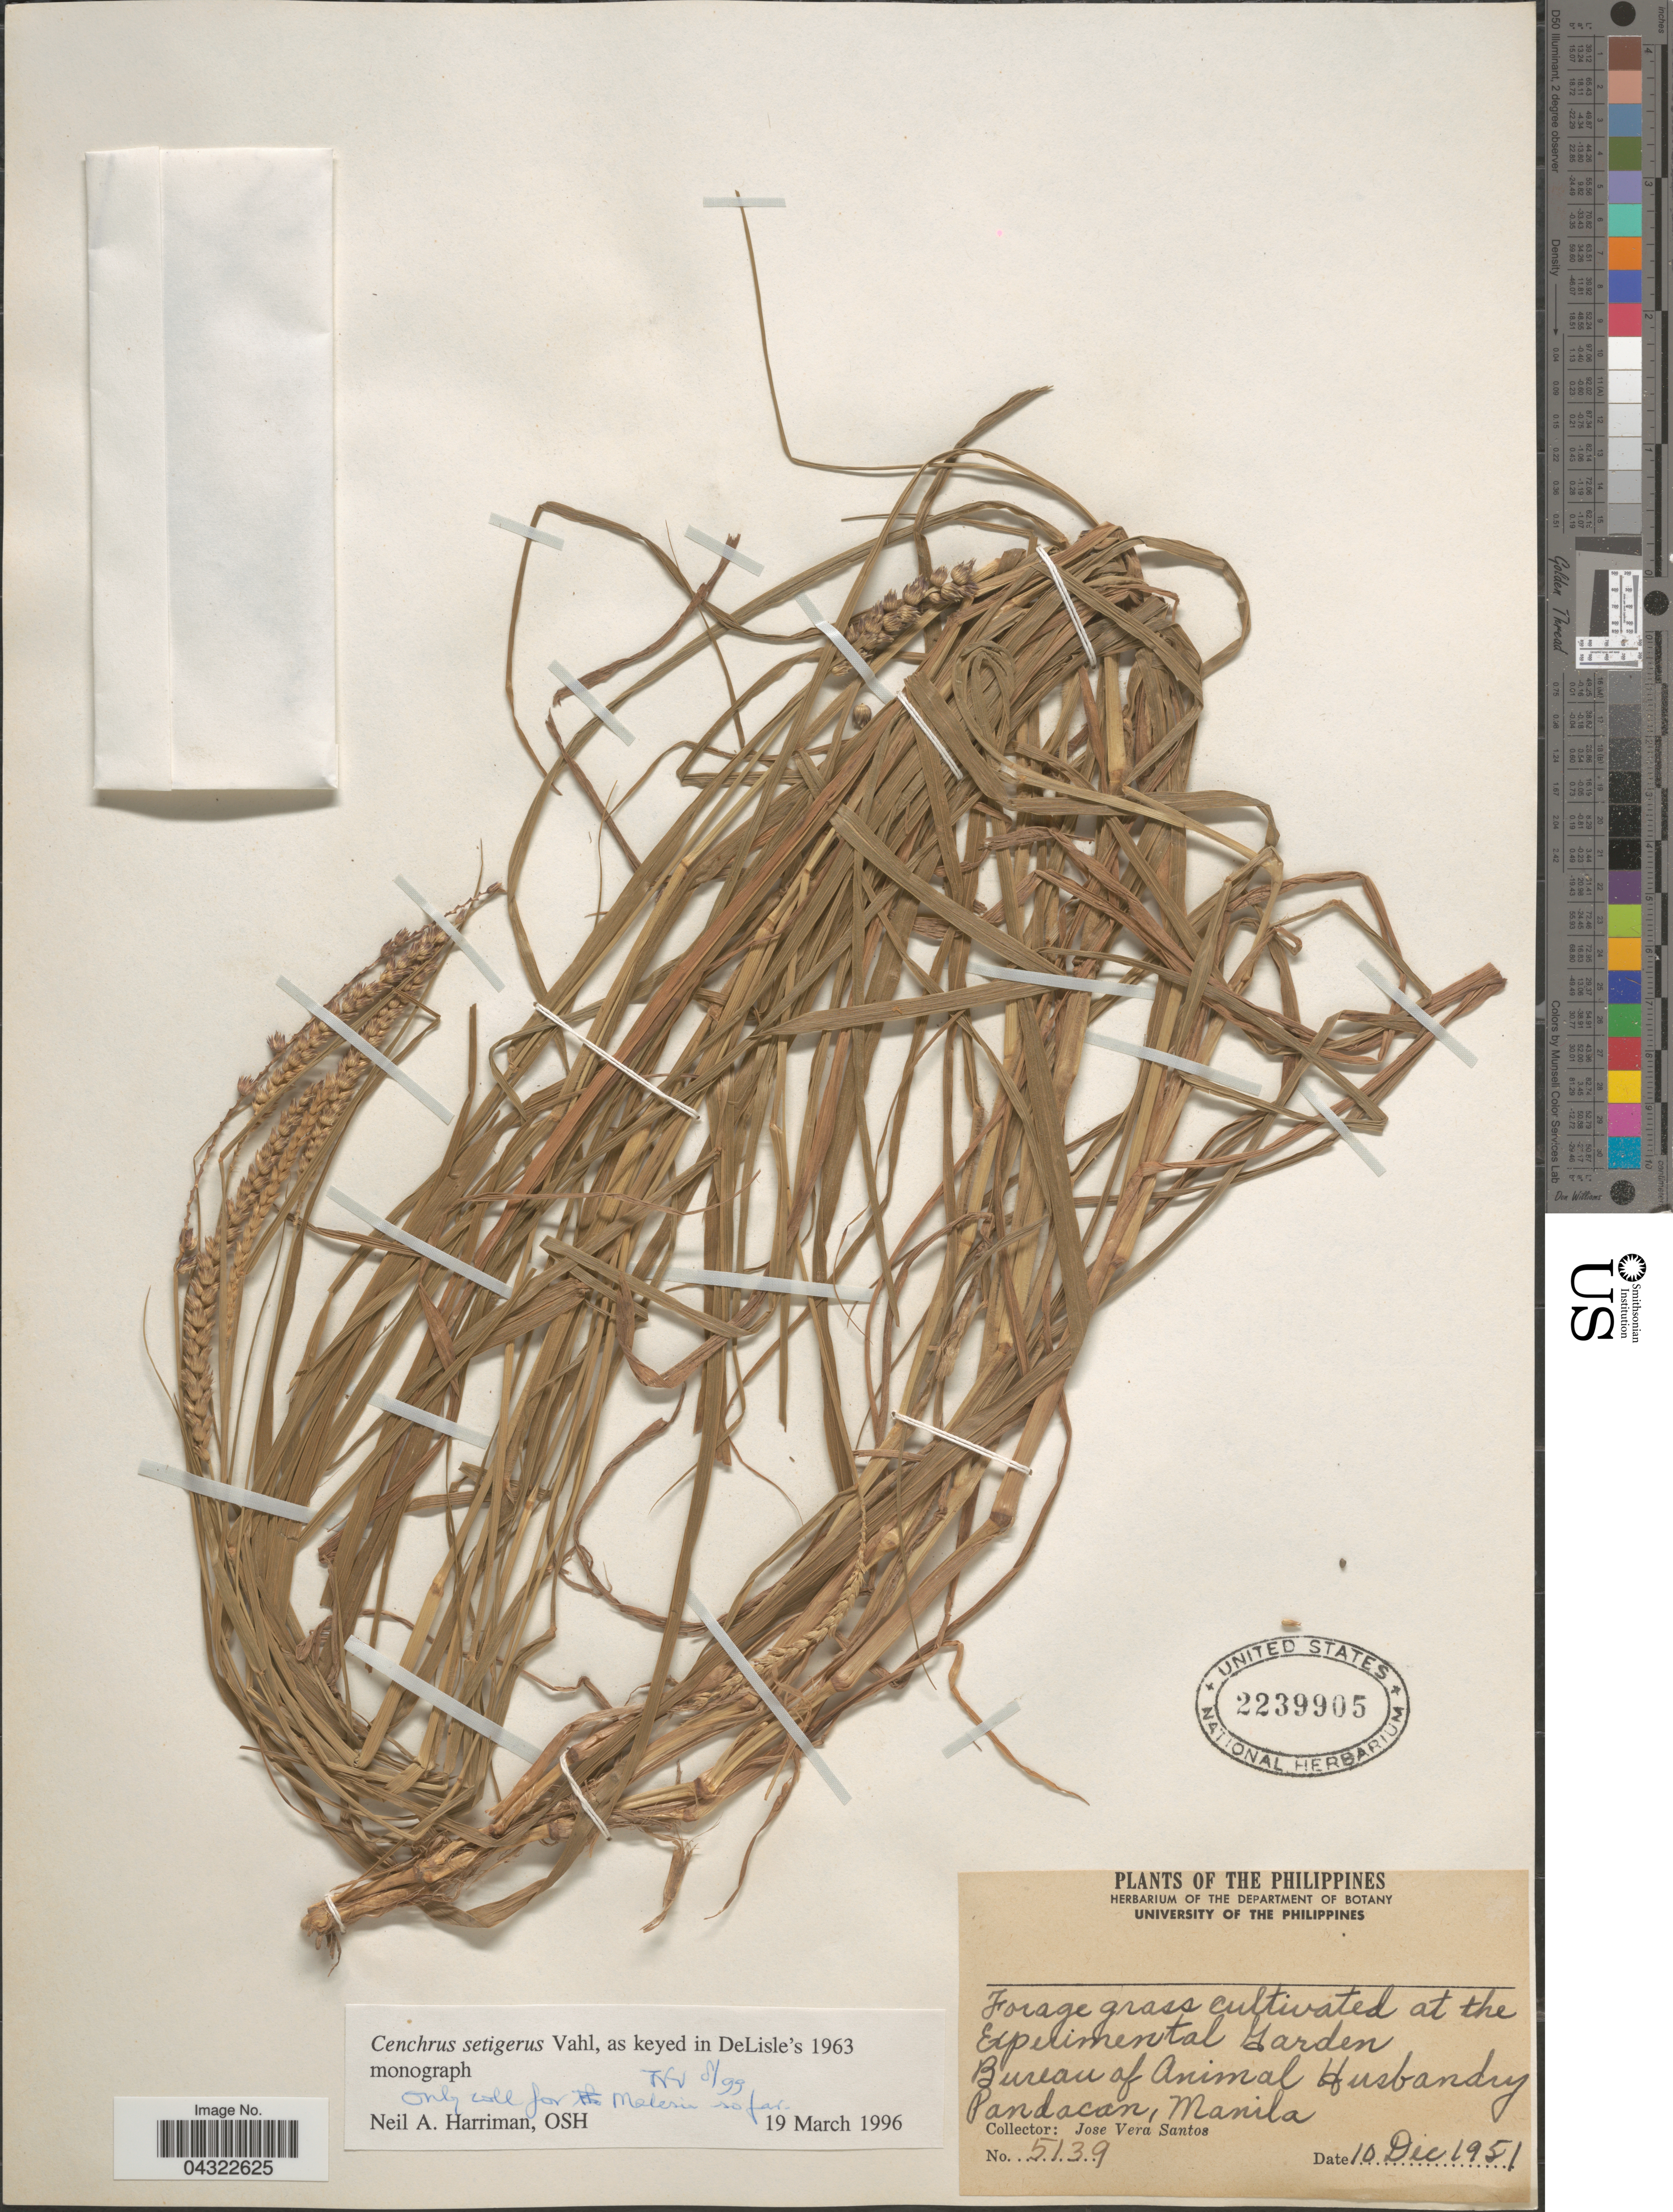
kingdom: Plantae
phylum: Tracheophyta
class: Liliopsida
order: Poales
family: Poaceae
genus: Cenchrus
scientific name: Cenchrus setiger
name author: Vahl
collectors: J. Santos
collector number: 5139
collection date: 1951-12-10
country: Philippines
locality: Forage grass cultivated at the Experimental Garden. Pandacan, Manila.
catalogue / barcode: US 2239905